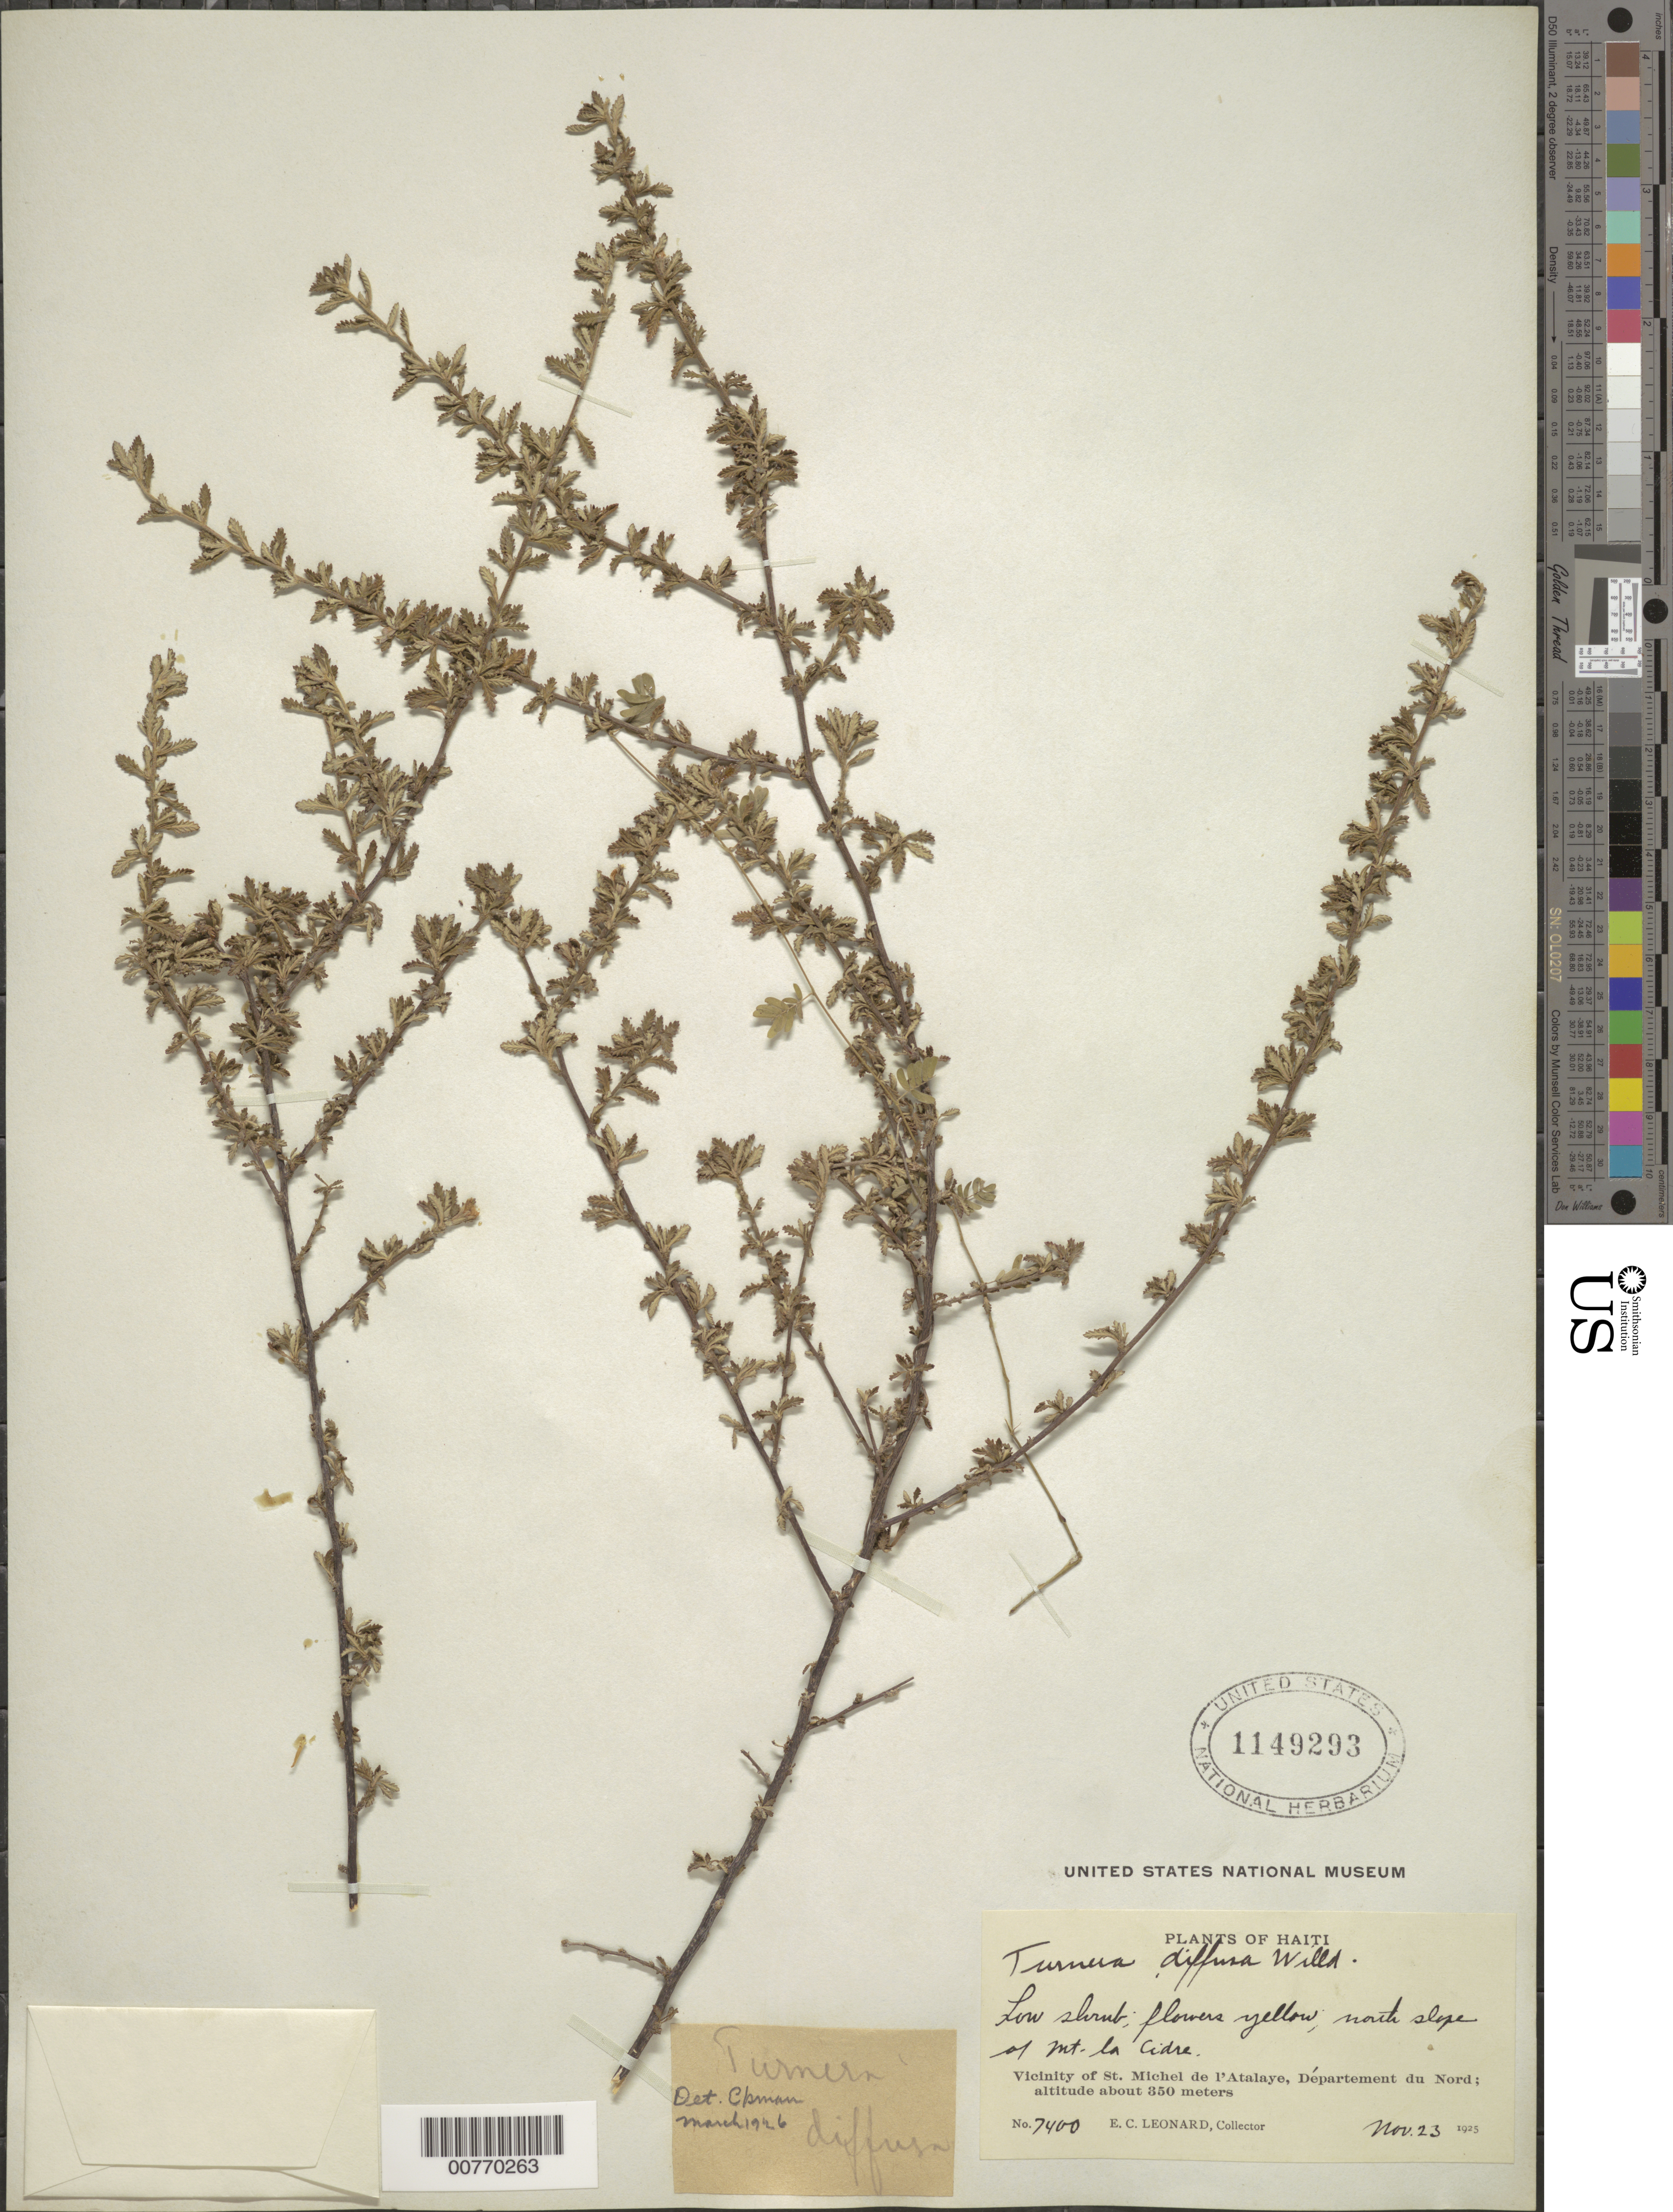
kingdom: Plantae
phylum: Tracheophyta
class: Magnoliopsida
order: Malpighiales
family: Turneraceae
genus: Turnera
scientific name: Turnera diffusa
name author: Willd. ex Schult.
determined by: Ekman, E. L.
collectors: E. C. Leonard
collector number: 7400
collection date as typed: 23 Nov 1925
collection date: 1925-11-23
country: Haiti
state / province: Nord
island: Hispaniola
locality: Vicinity of St. Michel de l'Atalaye, north of Mt. la Cidre.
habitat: Slope.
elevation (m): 350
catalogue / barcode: US 1149293